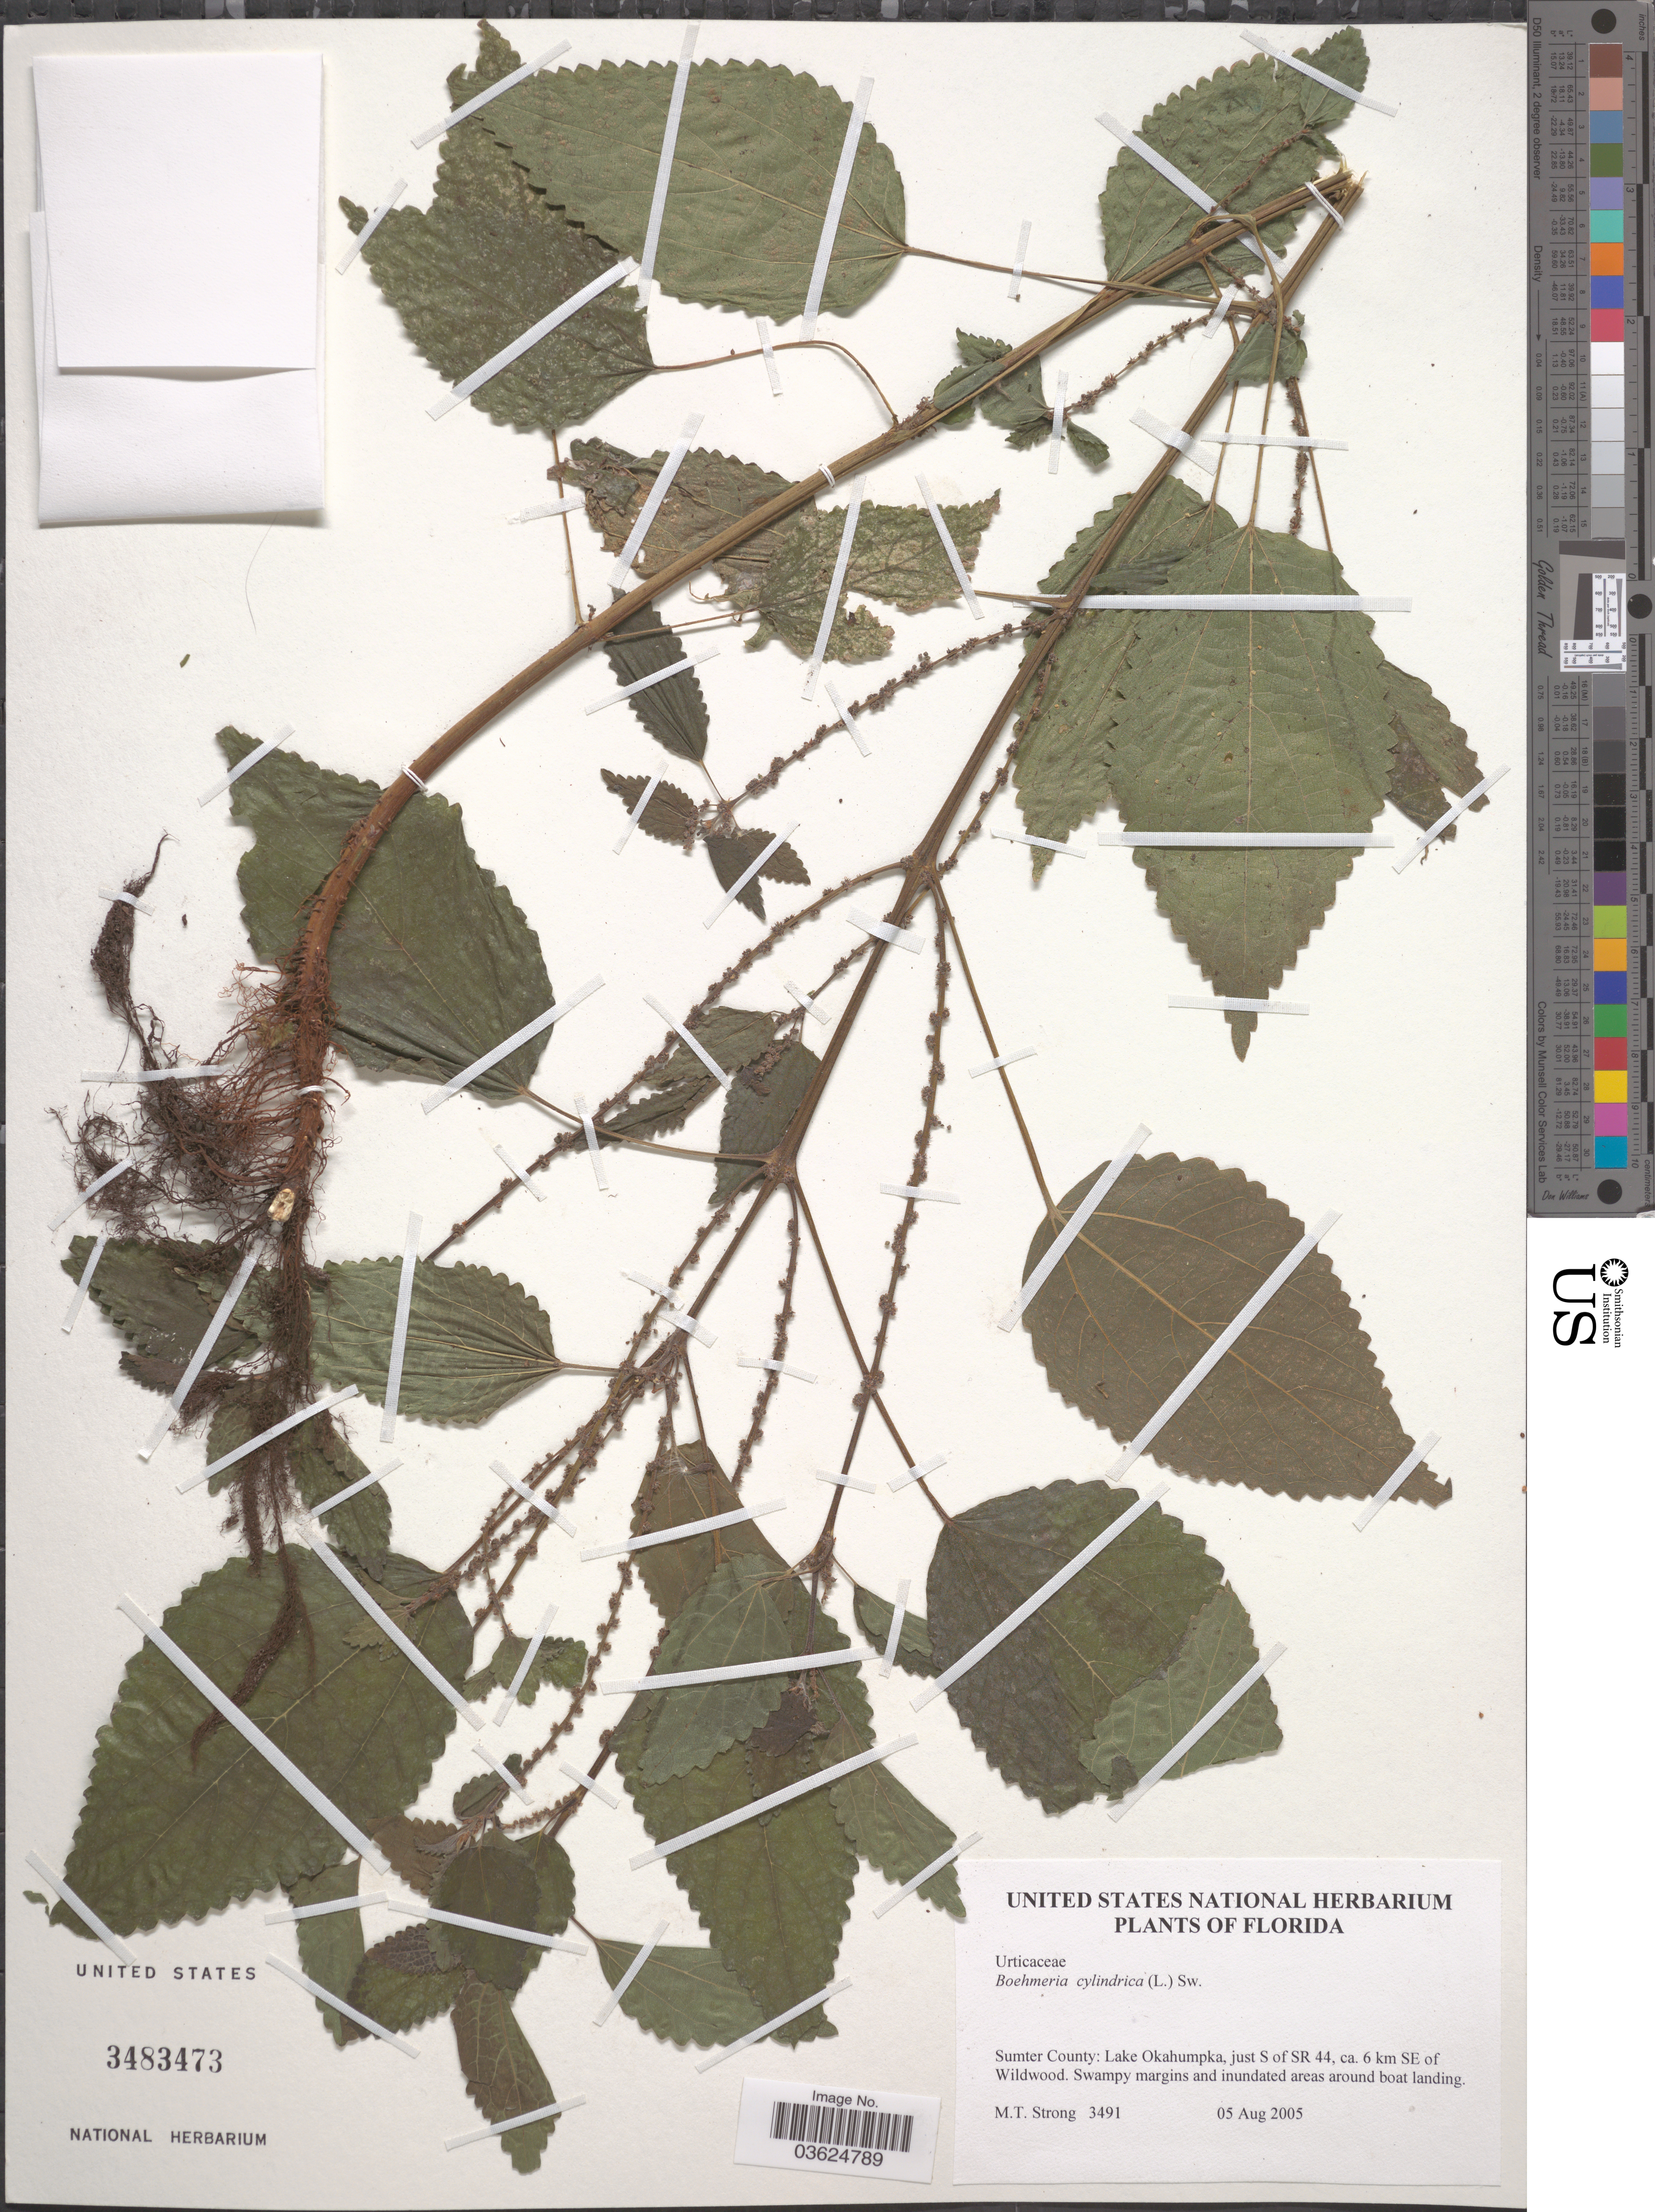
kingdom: Plantae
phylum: Tracheophyta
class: Magnoliopsida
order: Rosales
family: Urticaceae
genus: Boehmeria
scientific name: Boehmeria cylindrica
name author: (L.) Sw.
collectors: M. T. Strong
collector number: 3491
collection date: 2005-08-05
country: United States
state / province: Florida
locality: Sumter County: Lake Okahumpka, just S of SR 44, ca. 6 km SE of Wildwood.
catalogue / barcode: US 3483473